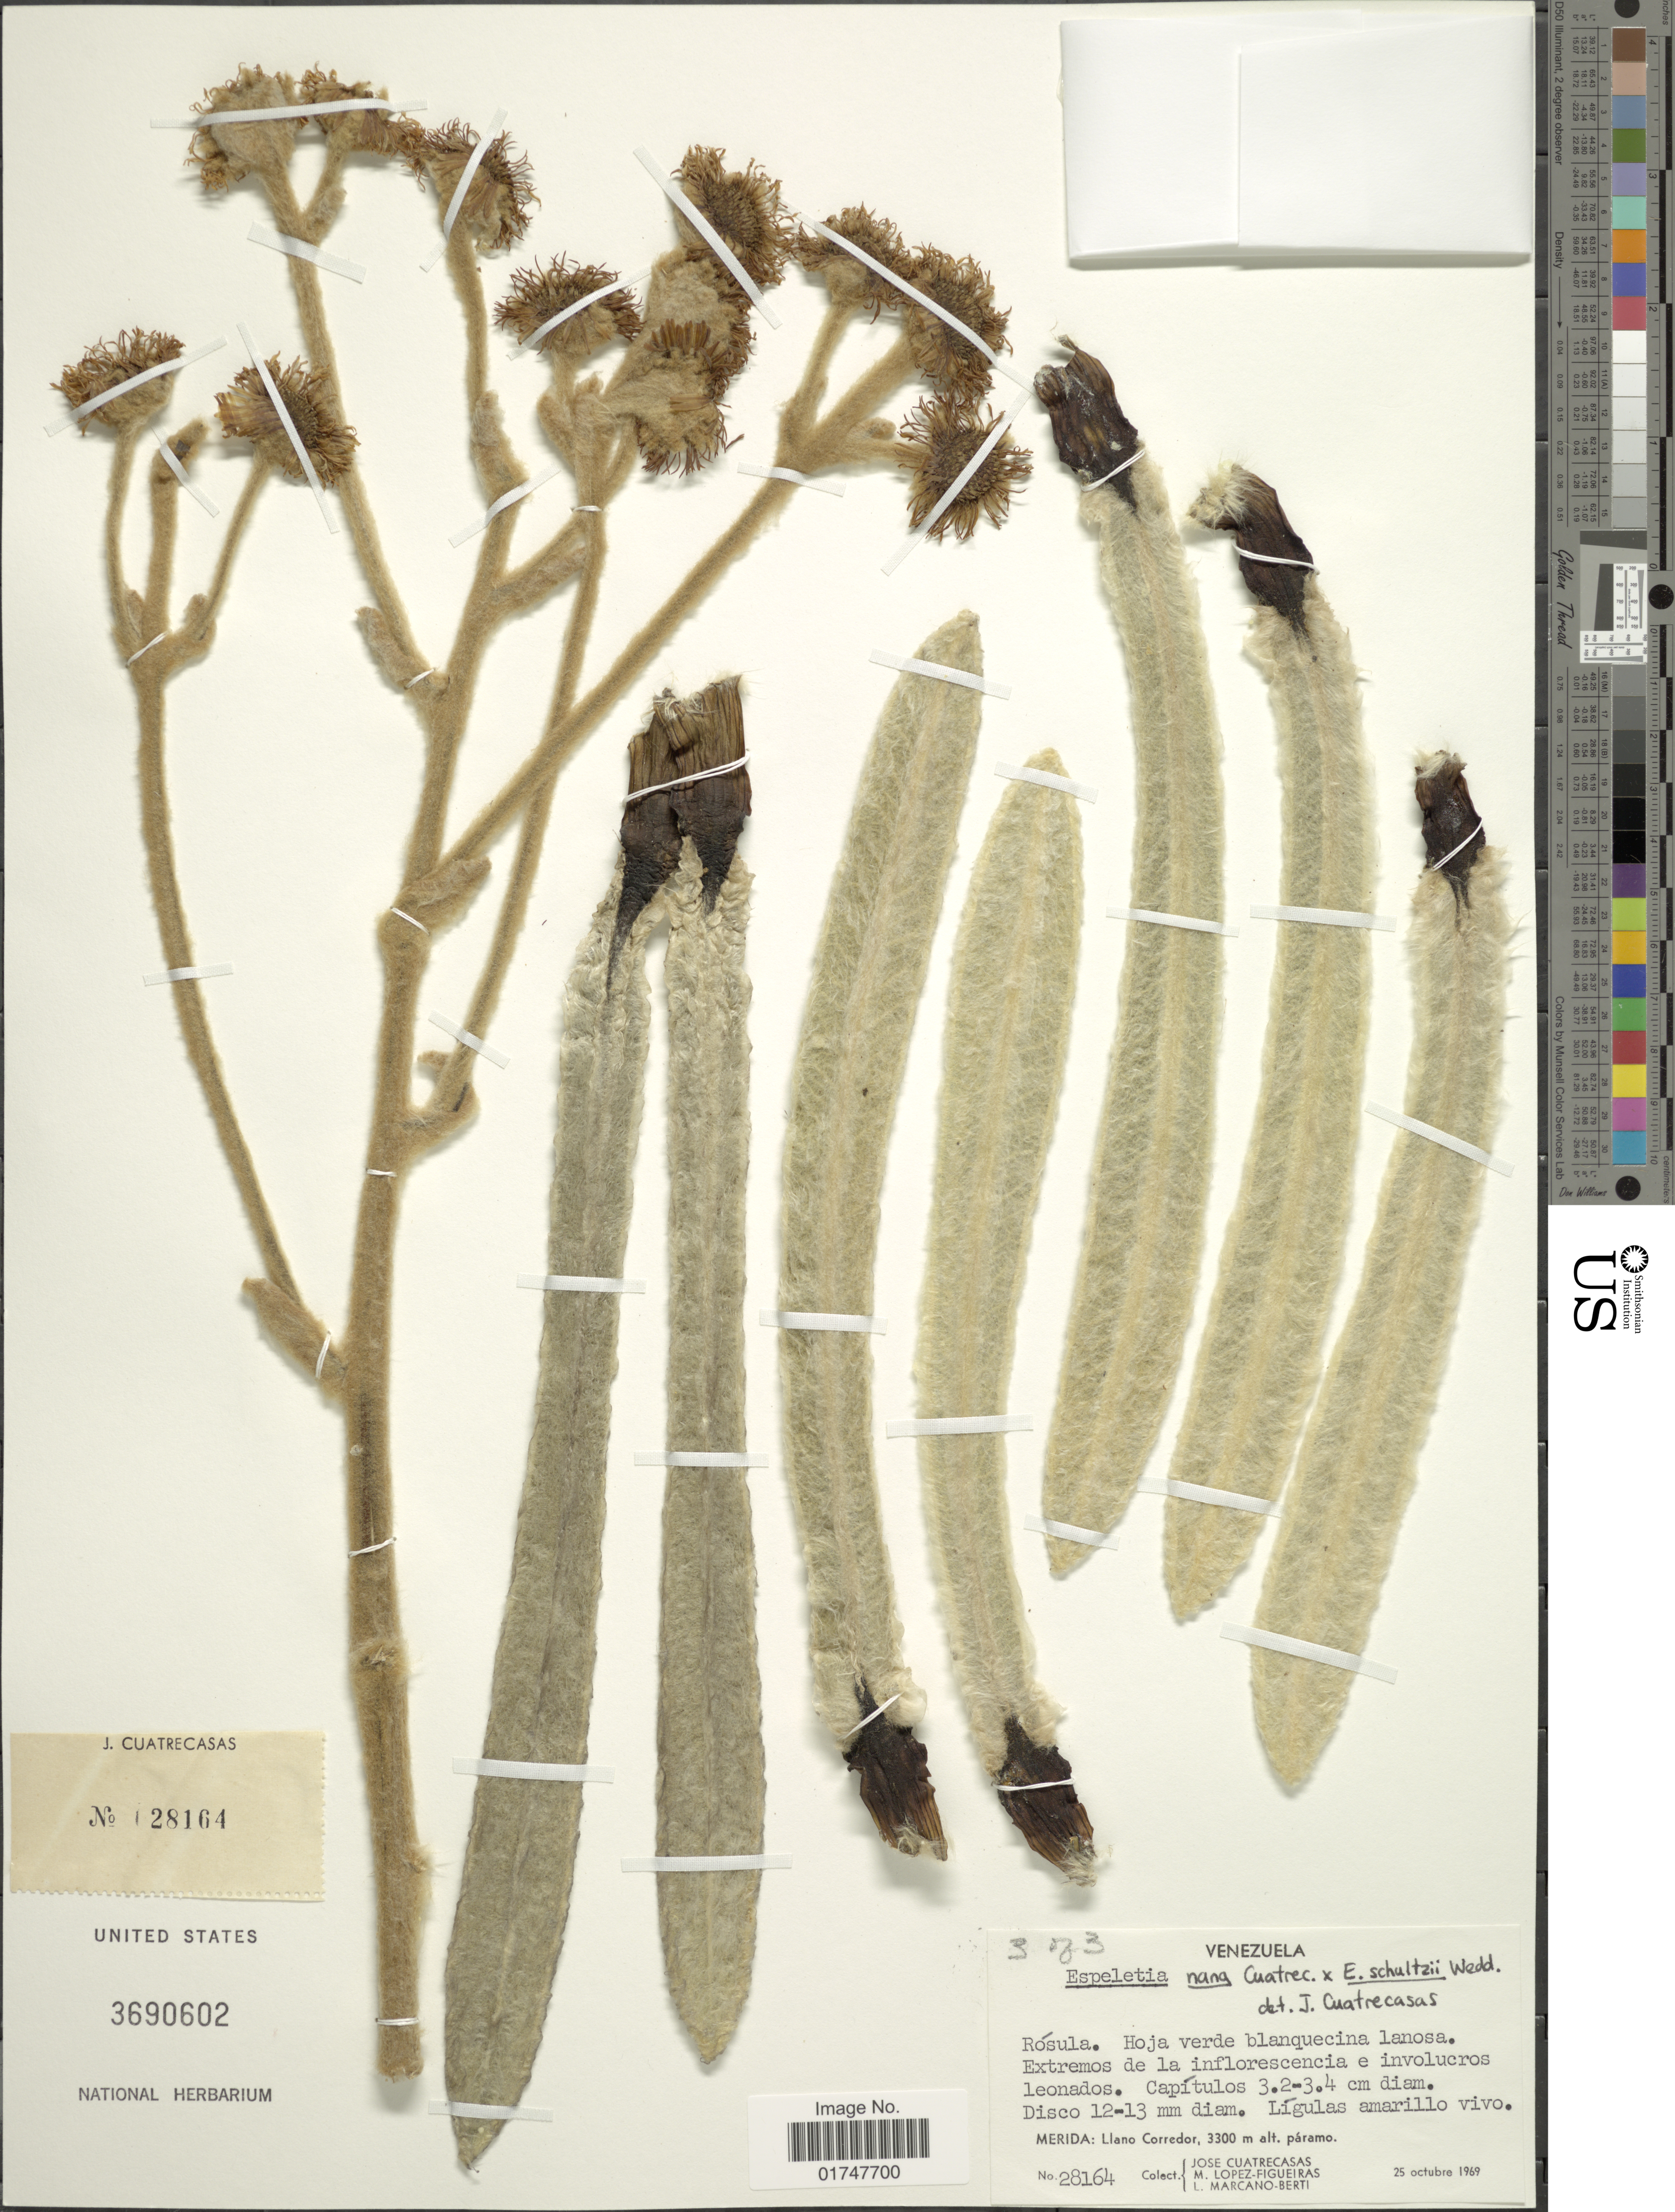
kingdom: Plantae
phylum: Tracheophyta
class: Magnoliopsida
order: Asterales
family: Asteraceae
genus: Espeletia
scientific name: Espeletia nana x E. schultzii Wedd.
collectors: J. Cuatrecasas, M. López Figueiras & L. Marcano-Berti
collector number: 28164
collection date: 1969-10-25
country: Venezuela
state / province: Mérida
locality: Llano Corredor. páramo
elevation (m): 3300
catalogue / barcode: US 3690602